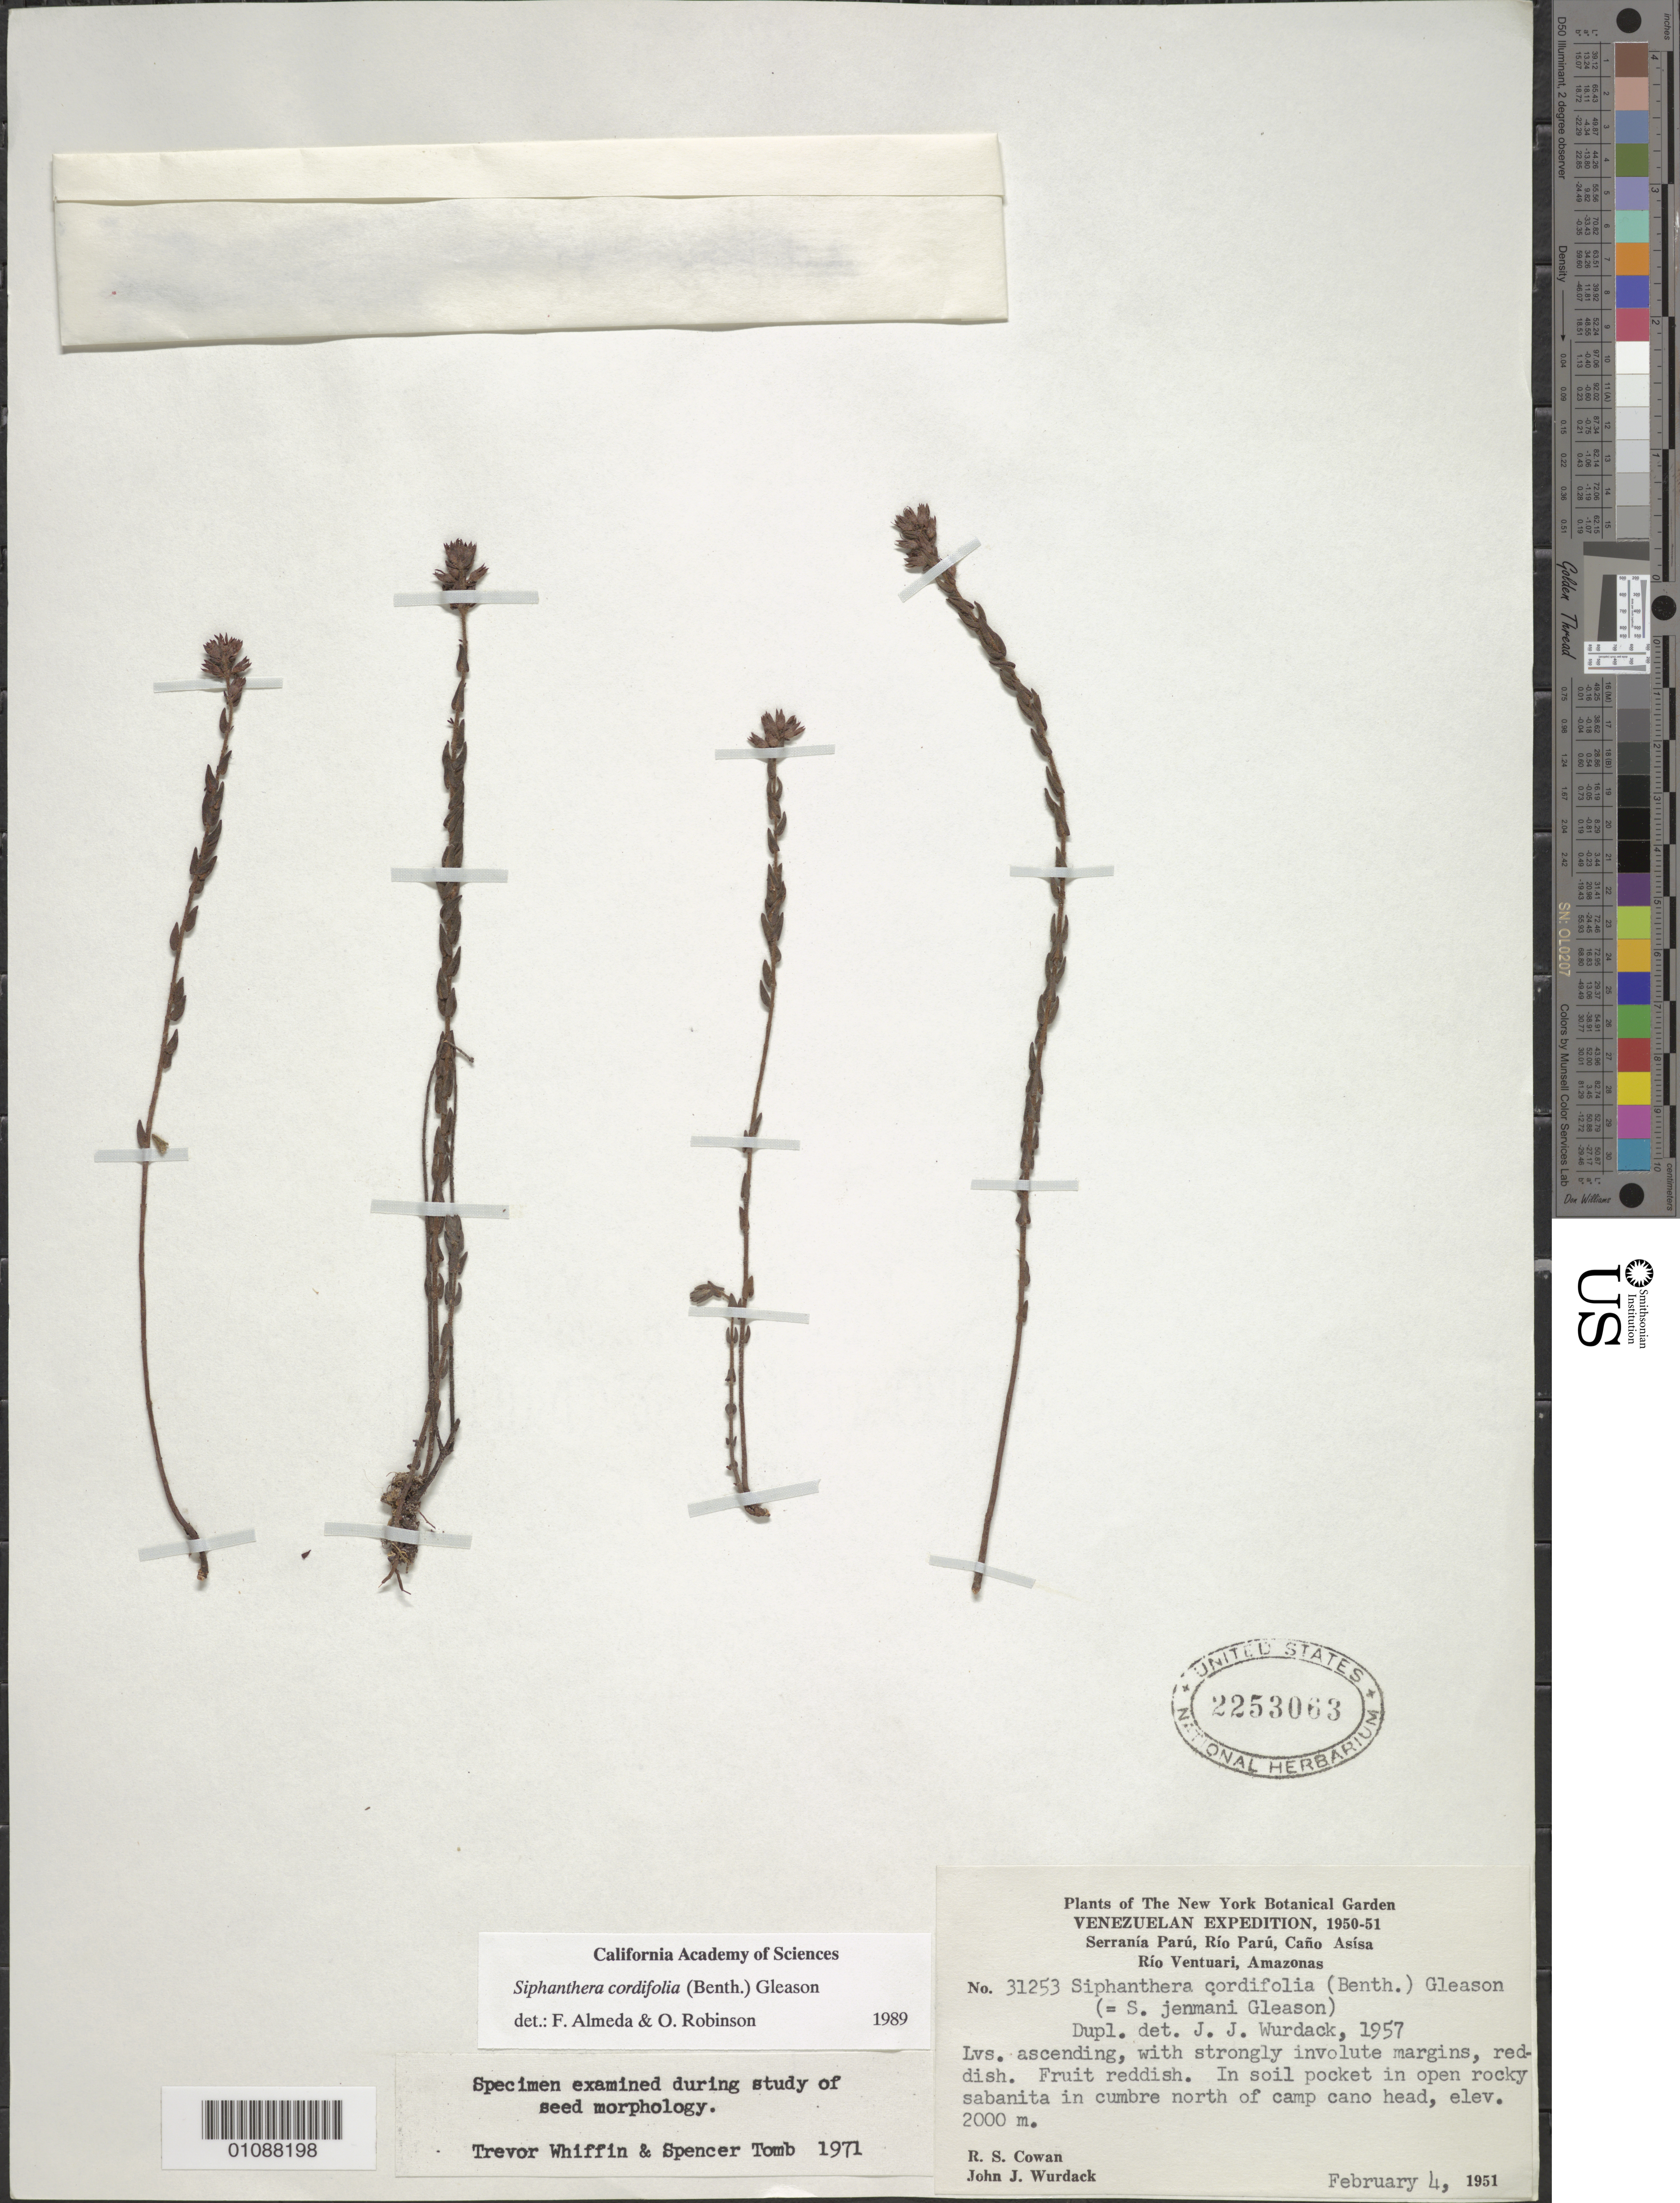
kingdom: Plantae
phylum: Tracheophyta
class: Magnoliopsida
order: Myrtales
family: Melastomataceae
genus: Siphanthera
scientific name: Siphanthera cordifolia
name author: (Benth.) Gleason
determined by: Almeda, F.; Robinson, O. R.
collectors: R. S. Cowan & J. J. Wurdack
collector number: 31253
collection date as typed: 4-Feb-51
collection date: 1951-02-04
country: Venezuela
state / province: Amazonas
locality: Serranía Parú, Río Parú, Caño Asísa, Río Ventuari; cumbre north of camp cano head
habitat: Soil pocket in open rocky sabanita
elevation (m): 2000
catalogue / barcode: US 2253063